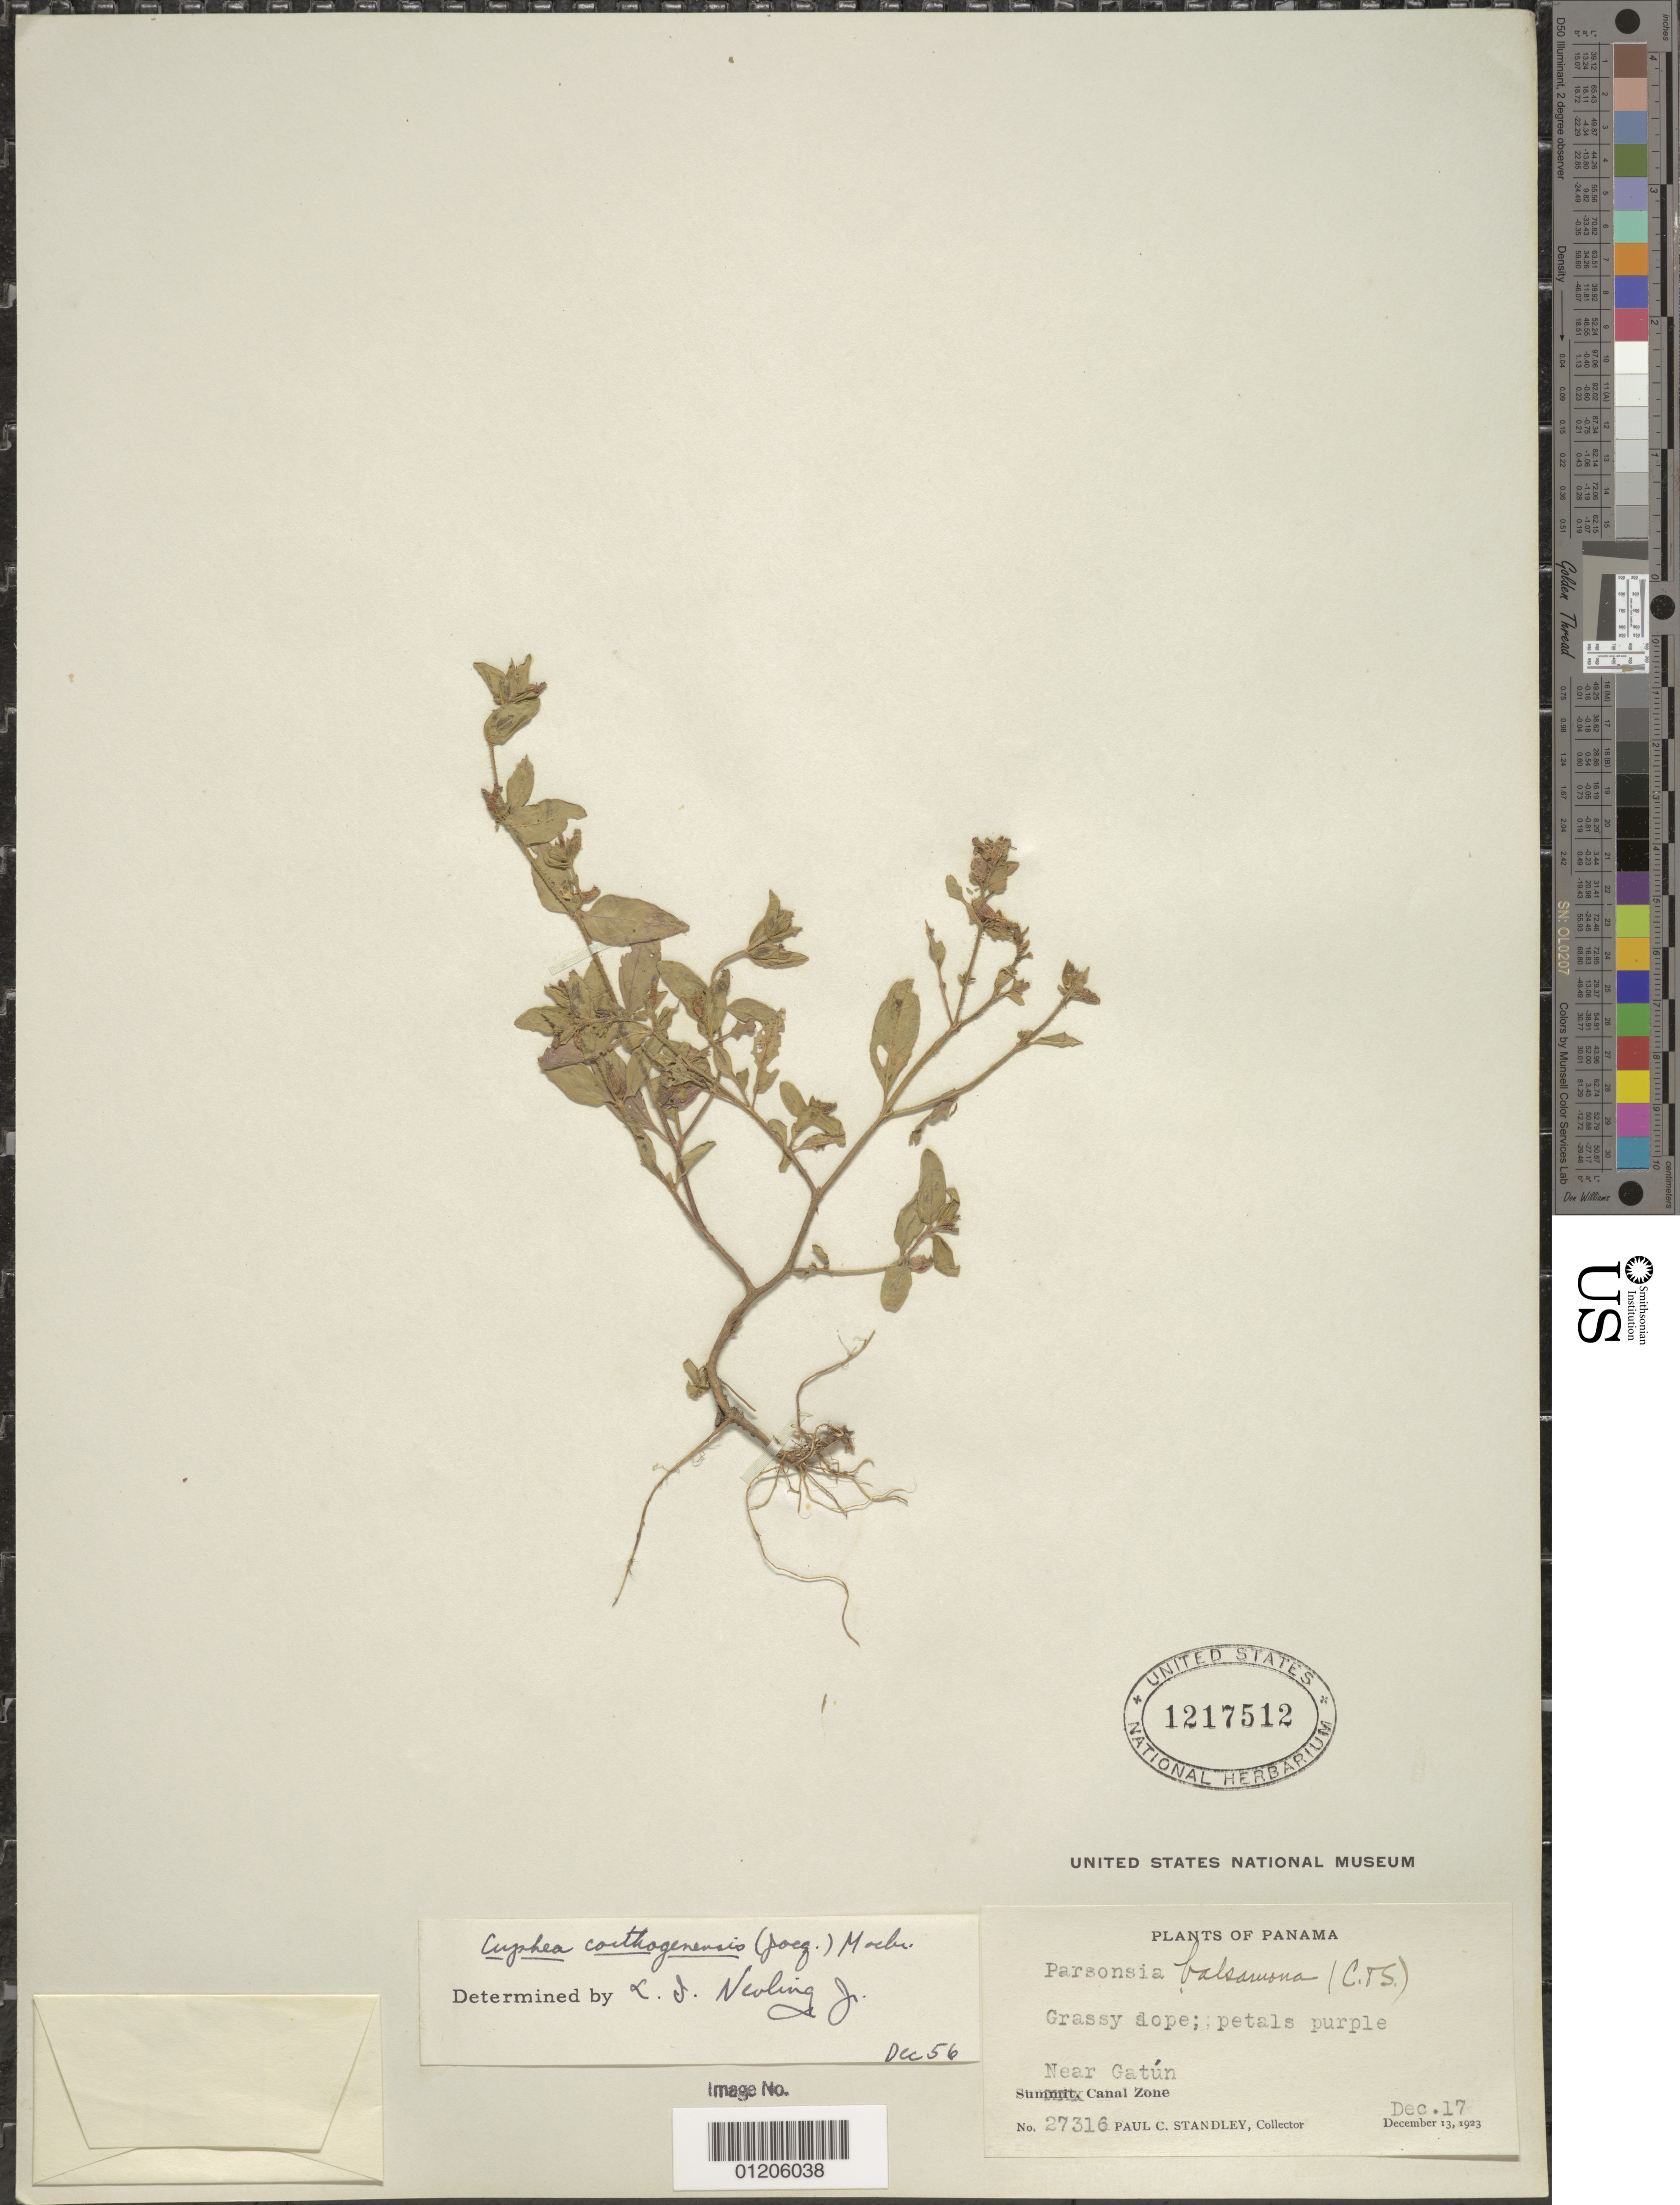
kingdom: Plantae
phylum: Tracheophyta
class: Magnoliopsida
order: Myrtales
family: Lythraceae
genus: Cuphea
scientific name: Cuphea carthagenensis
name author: (Jacq.) J.F. Macbr.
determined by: Nevling, L. I., Jr.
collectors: P. C. Standley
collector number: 27316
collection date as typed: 13 Dec 1923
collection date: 1923-12-13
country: Panama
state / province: Panamá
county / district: Canal Zone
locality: Summit.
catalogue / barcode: US 1217512